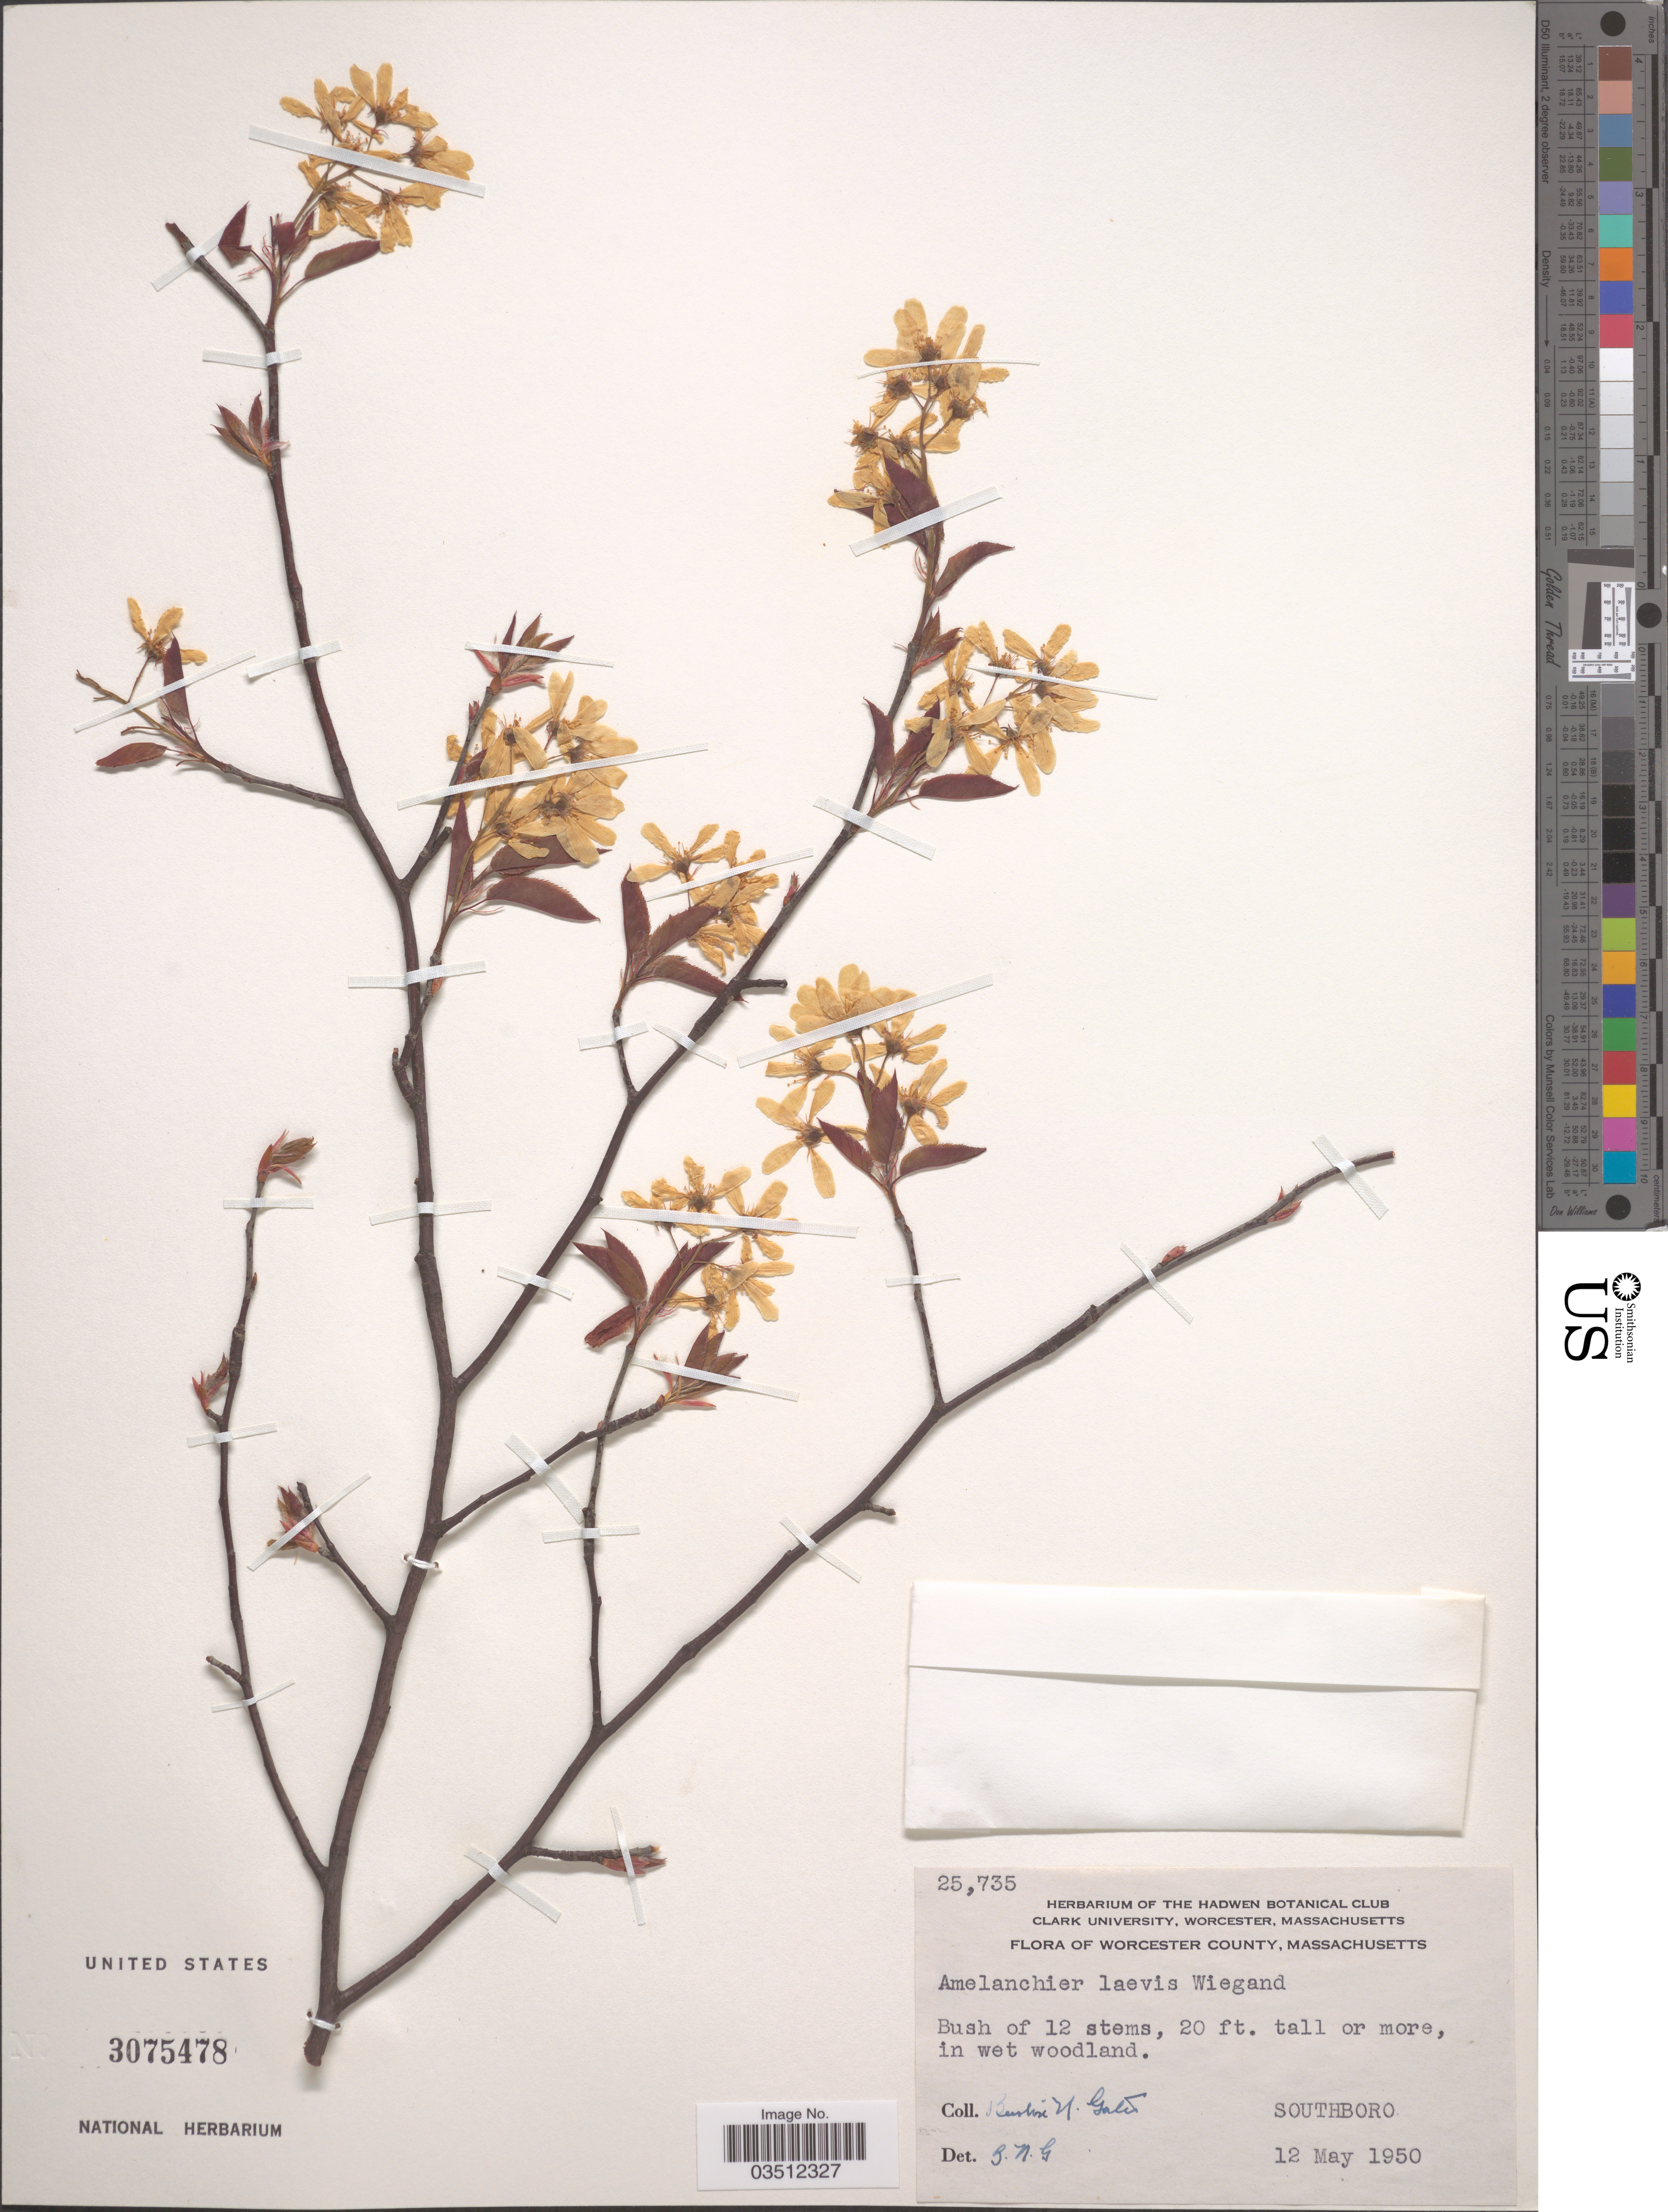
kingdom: Plantae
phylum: Tracheophyta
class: Magnoliopsida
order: Rosales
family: Rosaceae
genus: Amelanchier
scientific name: Amelanchier laevis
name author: Wiegand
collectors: B. N. Gates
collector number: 25735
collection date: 1950-05-12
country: United States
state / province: Massachusetts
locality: Worcester County. Southboro.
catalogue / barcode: US 3075478